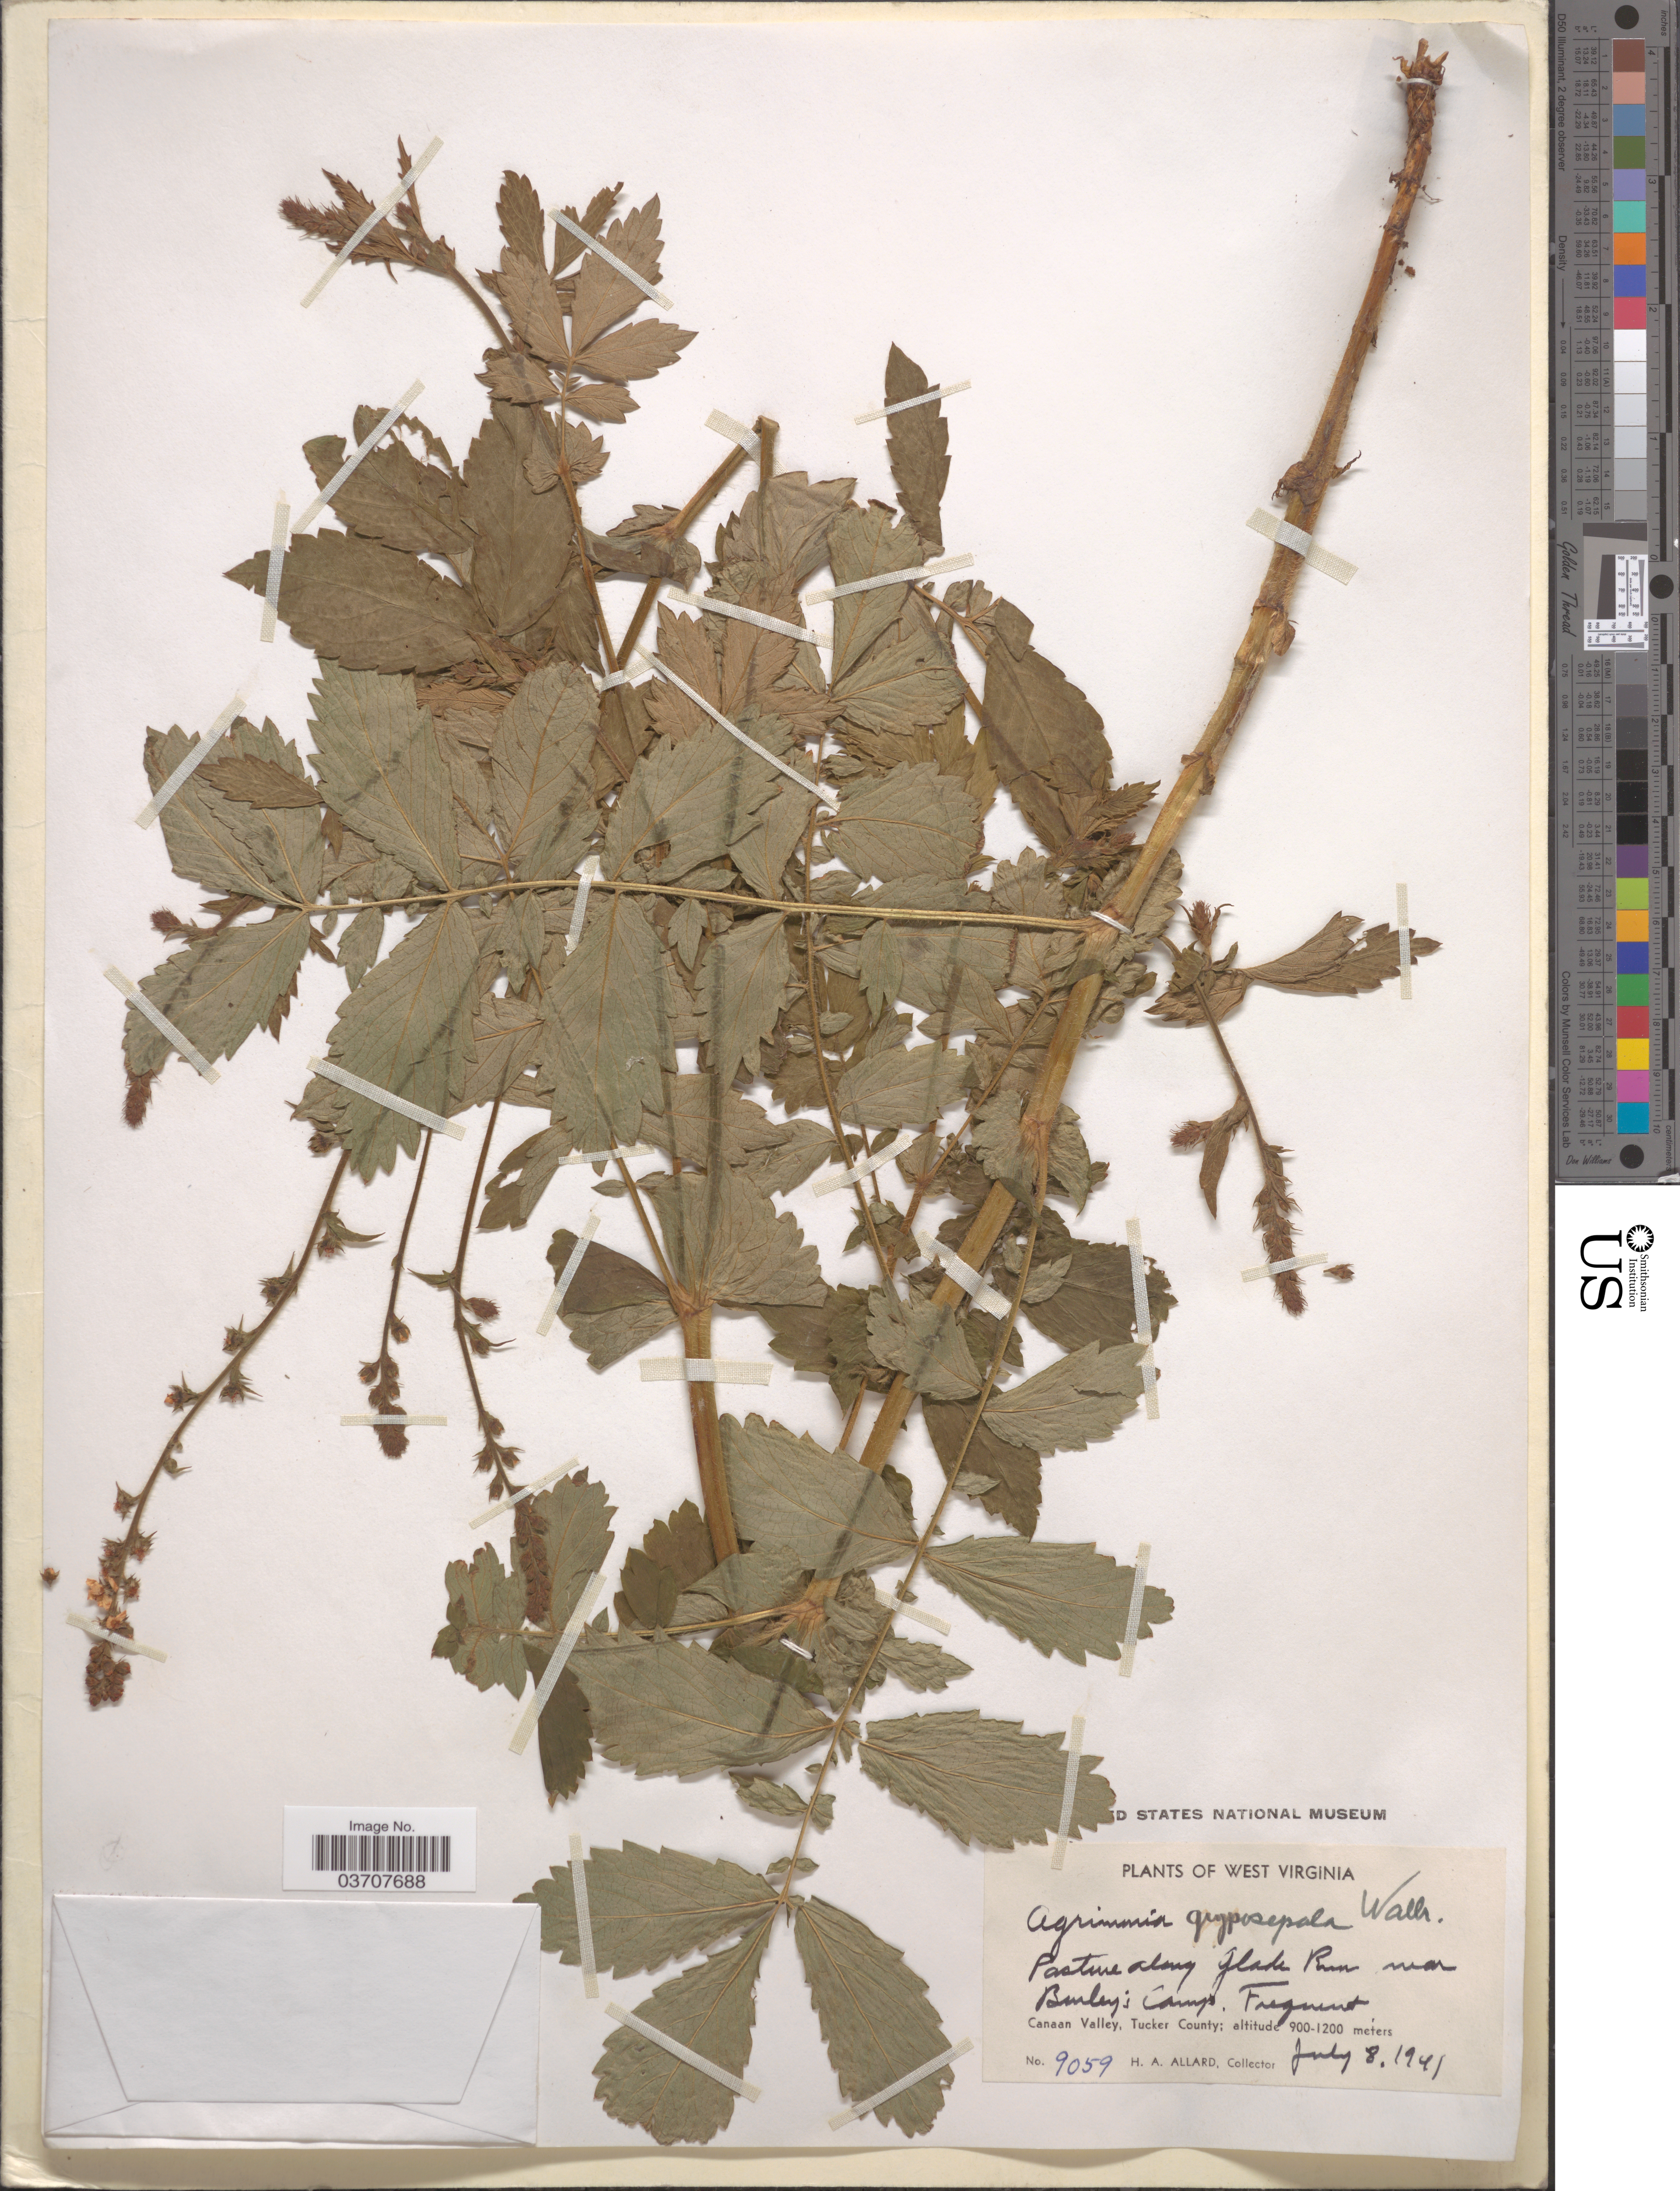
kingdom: Plantae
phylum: Tracheophyta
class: Magnoliopsida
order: Rosales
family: Rosaceae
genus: Agrimonia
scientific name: Agrimonia gryposepala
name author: Wallr.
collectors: H. A. Allard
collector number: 9059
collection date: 1941-07-08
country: United States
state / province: West Virginia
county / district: Tucker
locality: Pasture along Glade Run near Binley's Camp. Canaan Valley, Tucker County.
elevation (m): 900